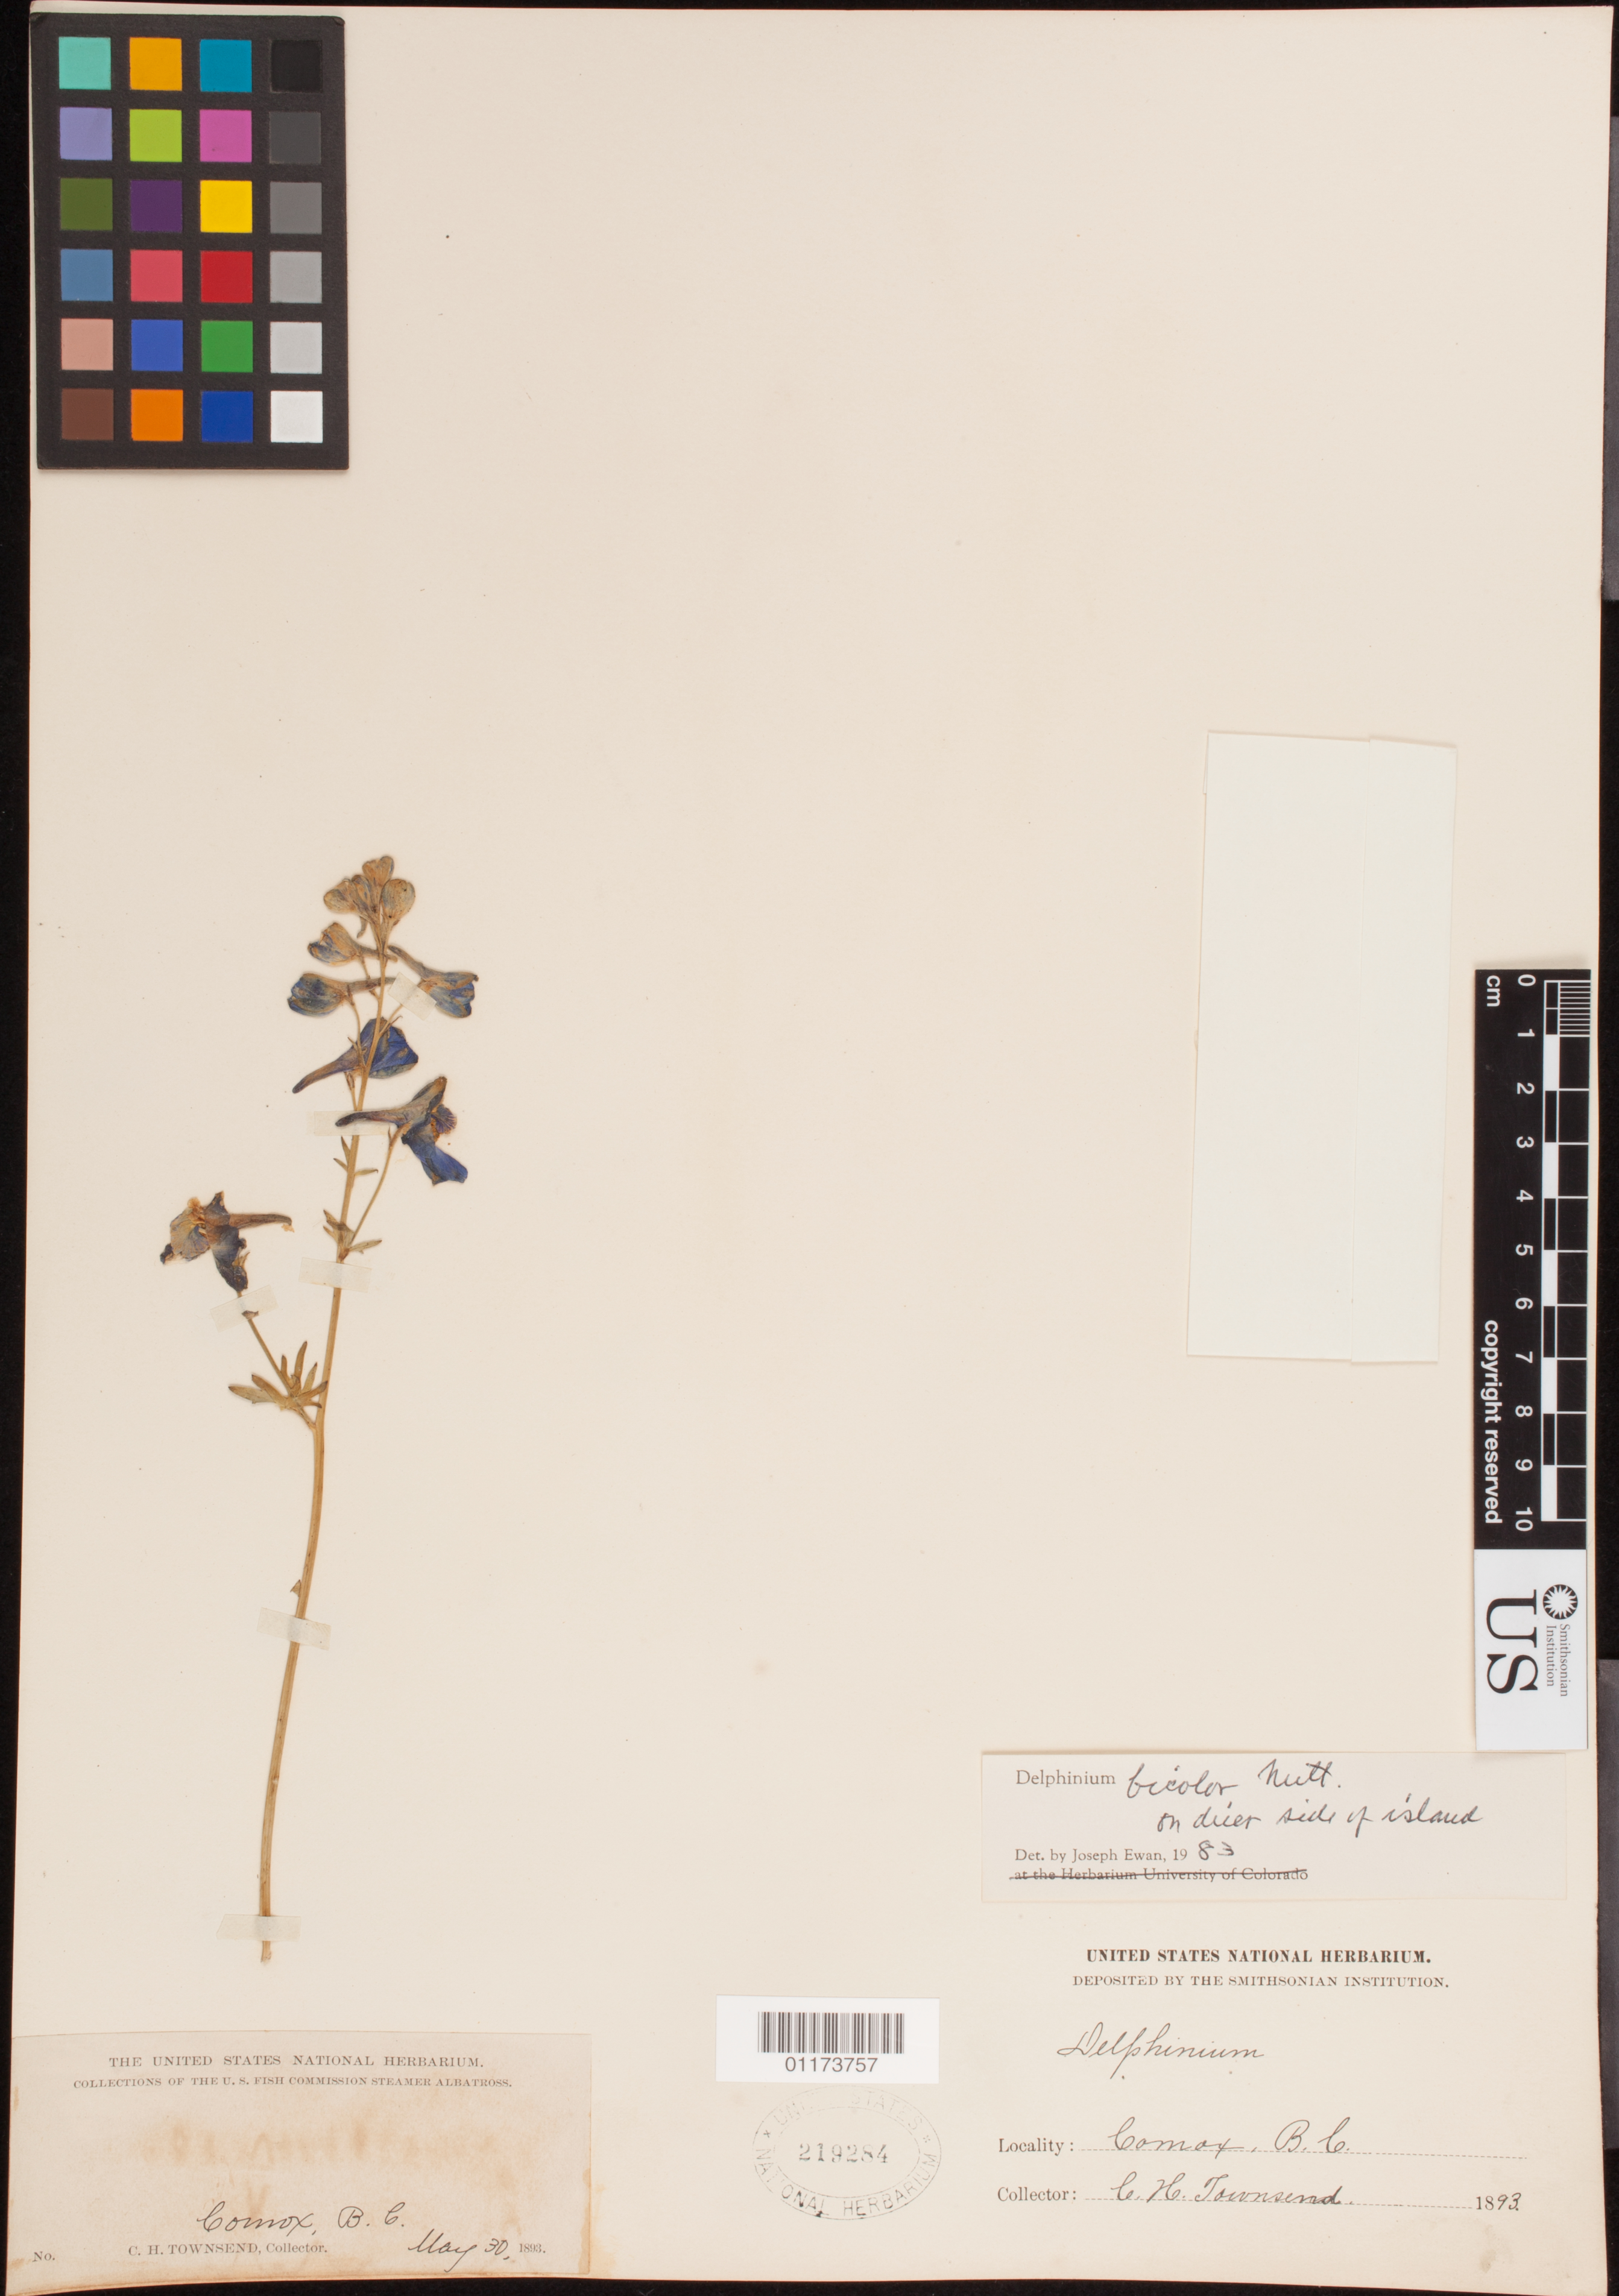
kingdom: Plantae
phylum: Tracheophyta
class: Magnoliopsida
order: Ranunculales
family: Ranunculaceae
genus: Delphinium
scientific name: Delphinium bicolor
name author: Nutt.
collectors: C. H. Townsend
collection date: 1893-05-30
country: Canada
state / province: British Columbia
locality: Comox.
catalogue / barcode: US 219284